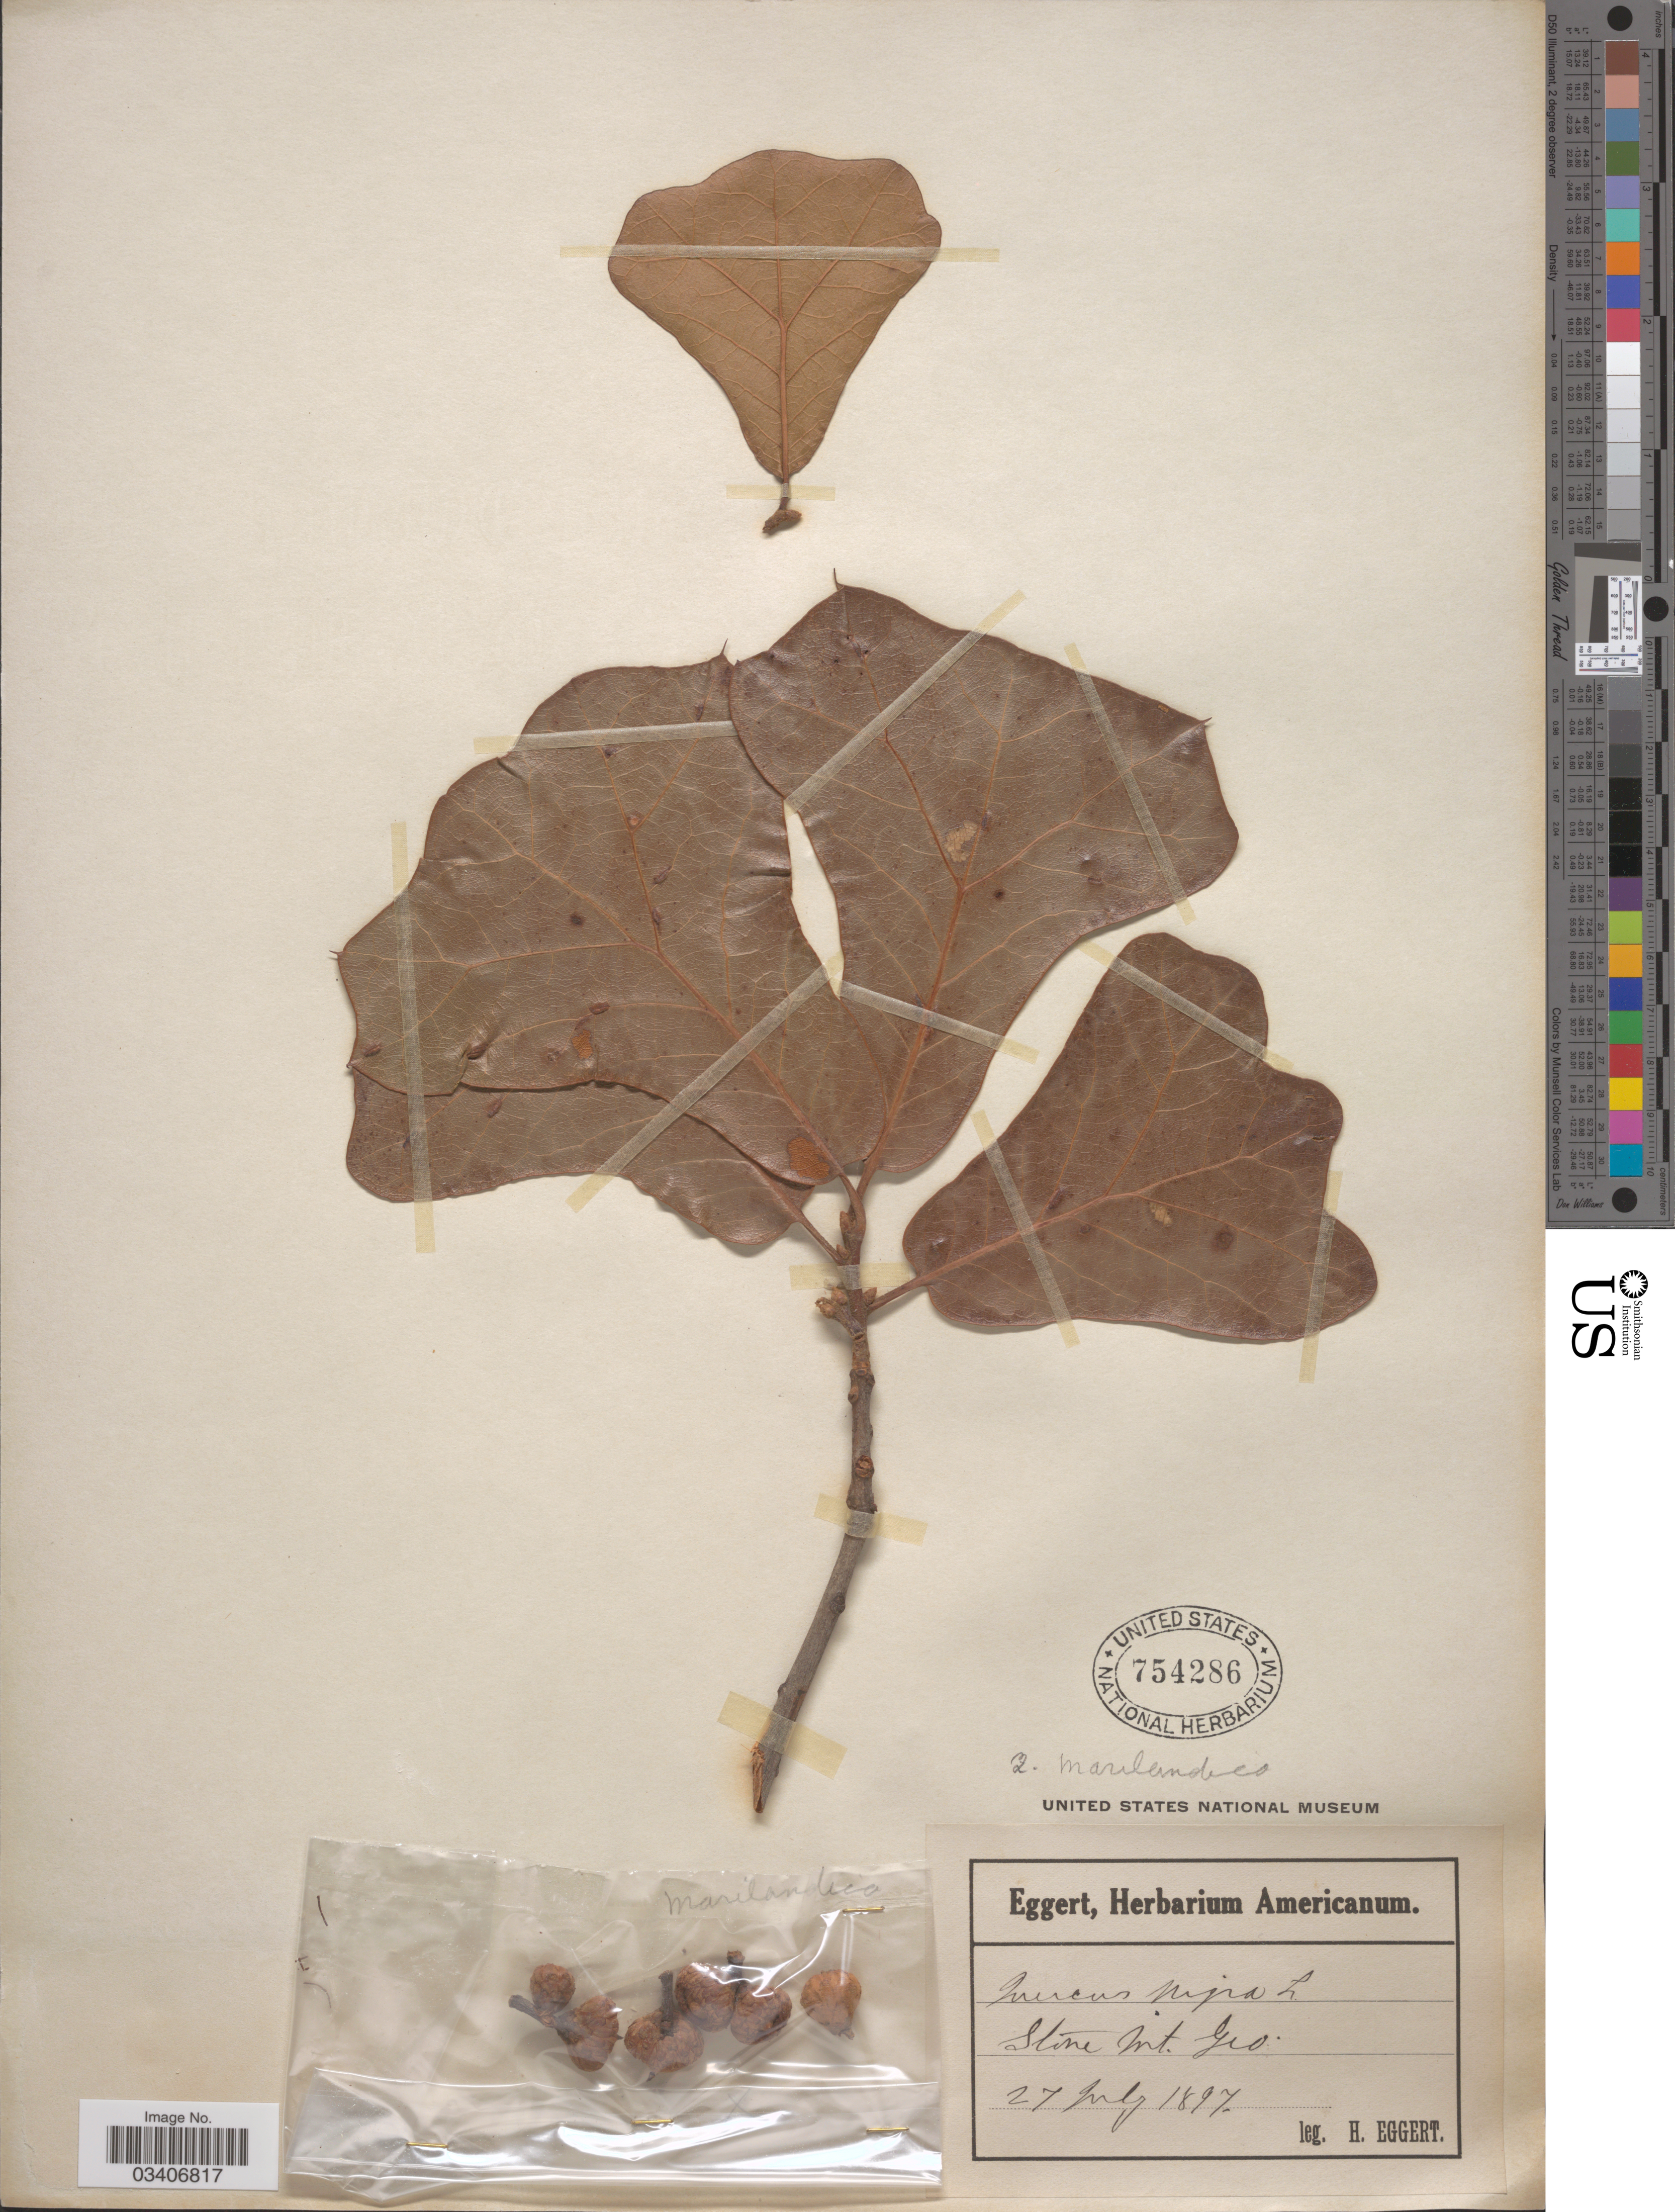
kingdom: Plantae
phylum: Tracheophyta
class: Magnoliopsida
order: Fagales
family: Fagaceae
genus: Quercus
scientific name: Quercus marilandica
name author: (L.) Münchh.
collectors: H. Eggert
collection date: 1897-07-27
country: United States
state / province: Missouri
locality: Stone Mt.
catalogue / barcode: US 754286